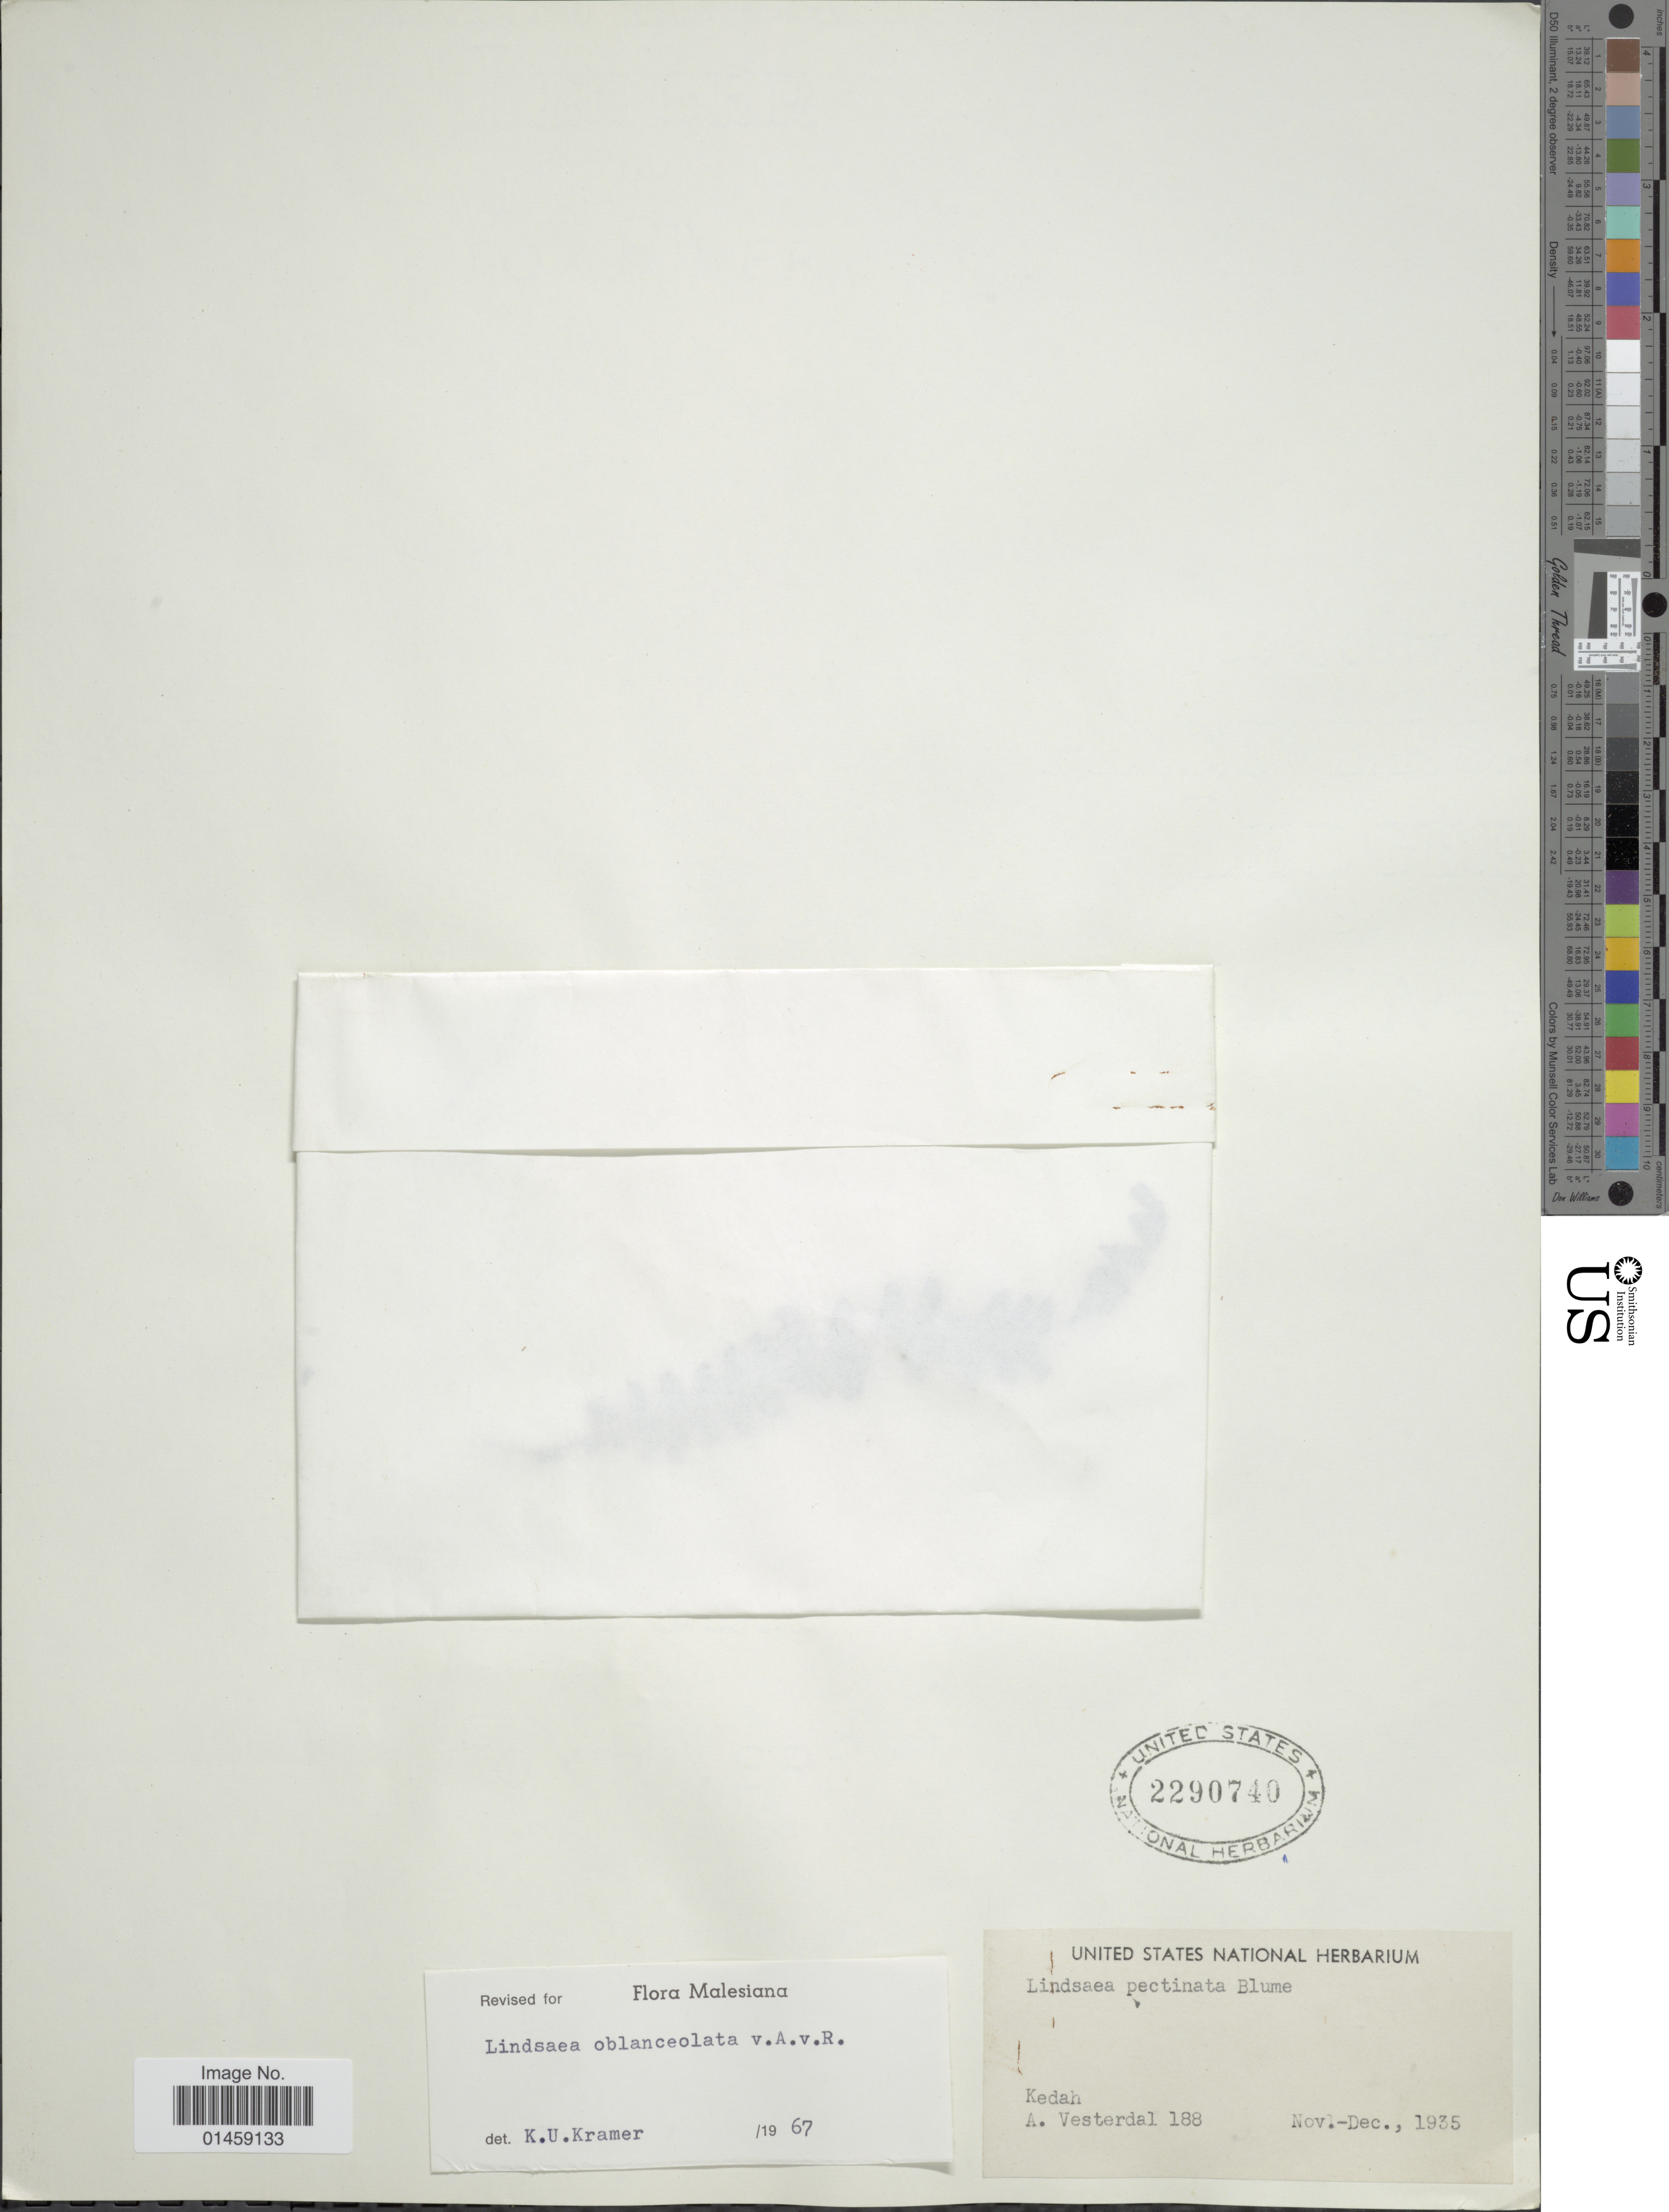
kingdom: Plantae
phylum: Tracheophyta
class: Polypodiopsida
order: Polypodiales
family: Lindsaeaceae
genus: Lindsaea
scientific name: Lindsaea oblanceolata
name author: Alderw.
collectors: A. Vesterdal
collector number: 188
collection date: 1935-11/1935-12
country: Malaysia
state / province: Kedah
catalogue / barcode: US 2290740